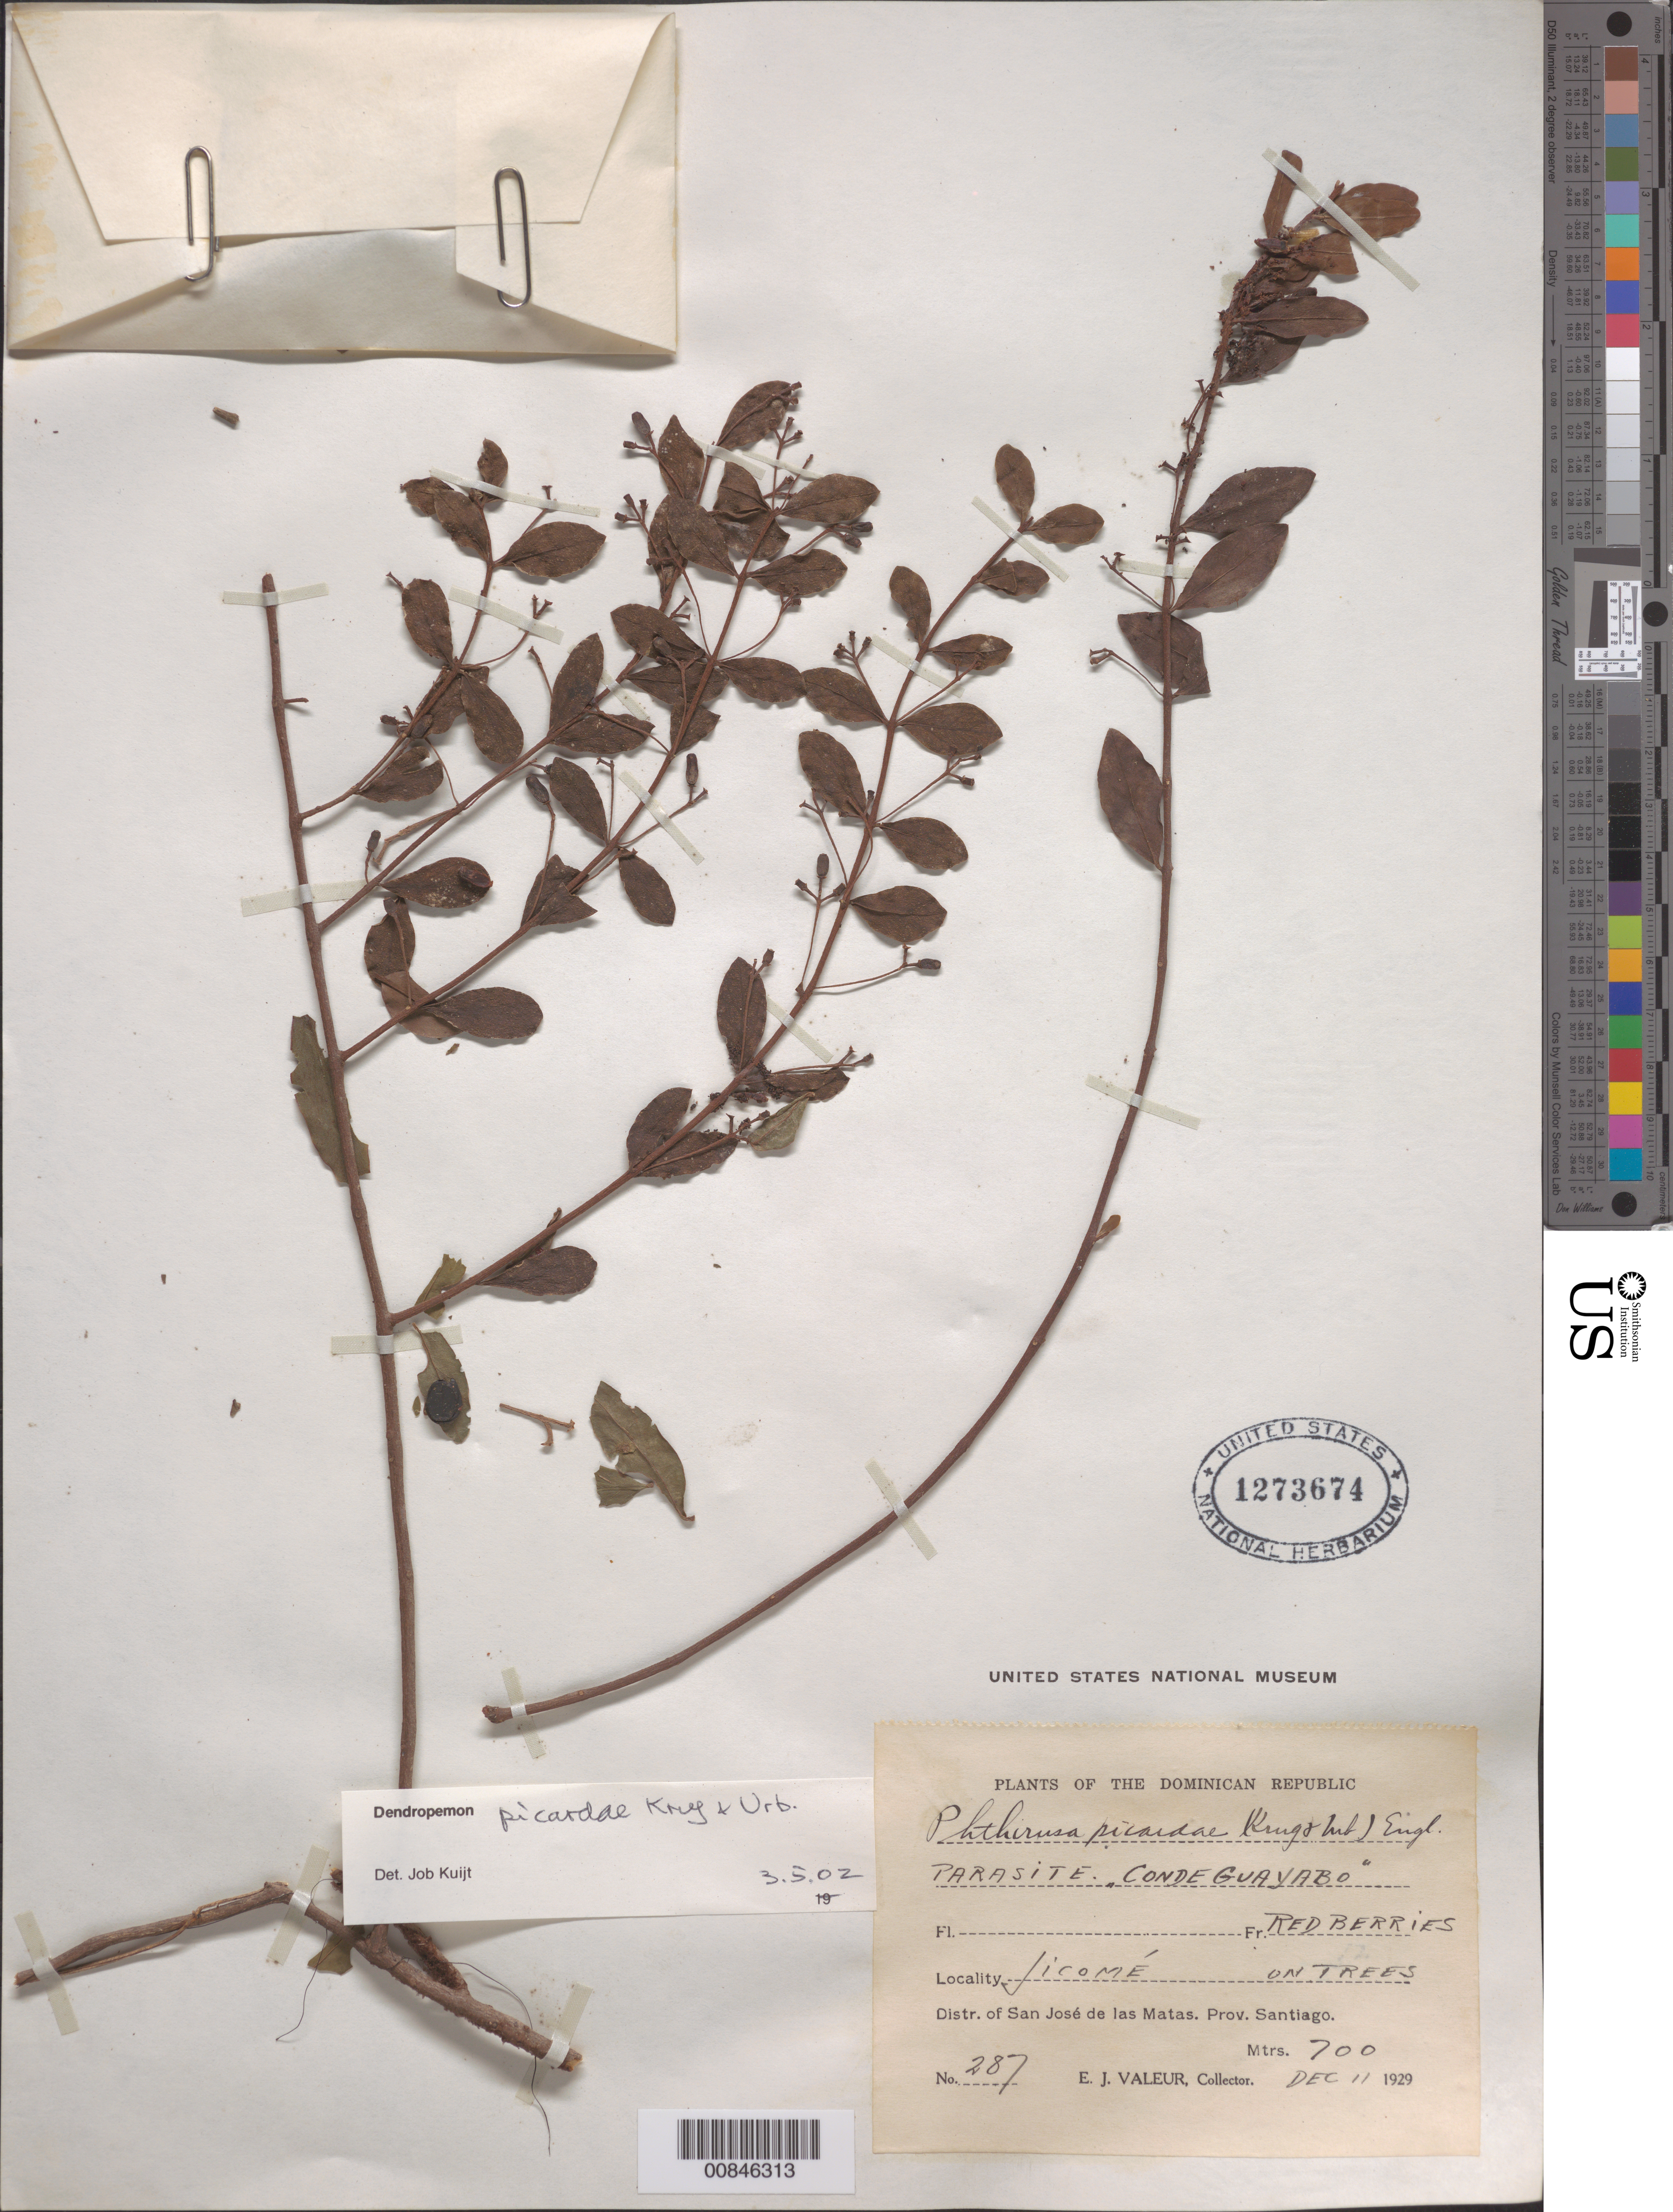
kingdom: Plantae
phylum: Tracheophyta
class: Magnoliopsida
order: Santalales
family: Loranthaceae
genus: Dendropemon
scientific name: Dendropemon picardae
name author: Krug & Urb.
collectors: E. Valeur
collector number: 287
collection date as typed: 11 Dec 1929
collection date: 1929-12-11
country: Dominican Republic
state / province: Santiago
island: Hispaniola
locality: Jicomé. Distr. of San José de las Matas.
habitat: On trees.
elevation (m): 700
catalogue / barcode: US 1273674